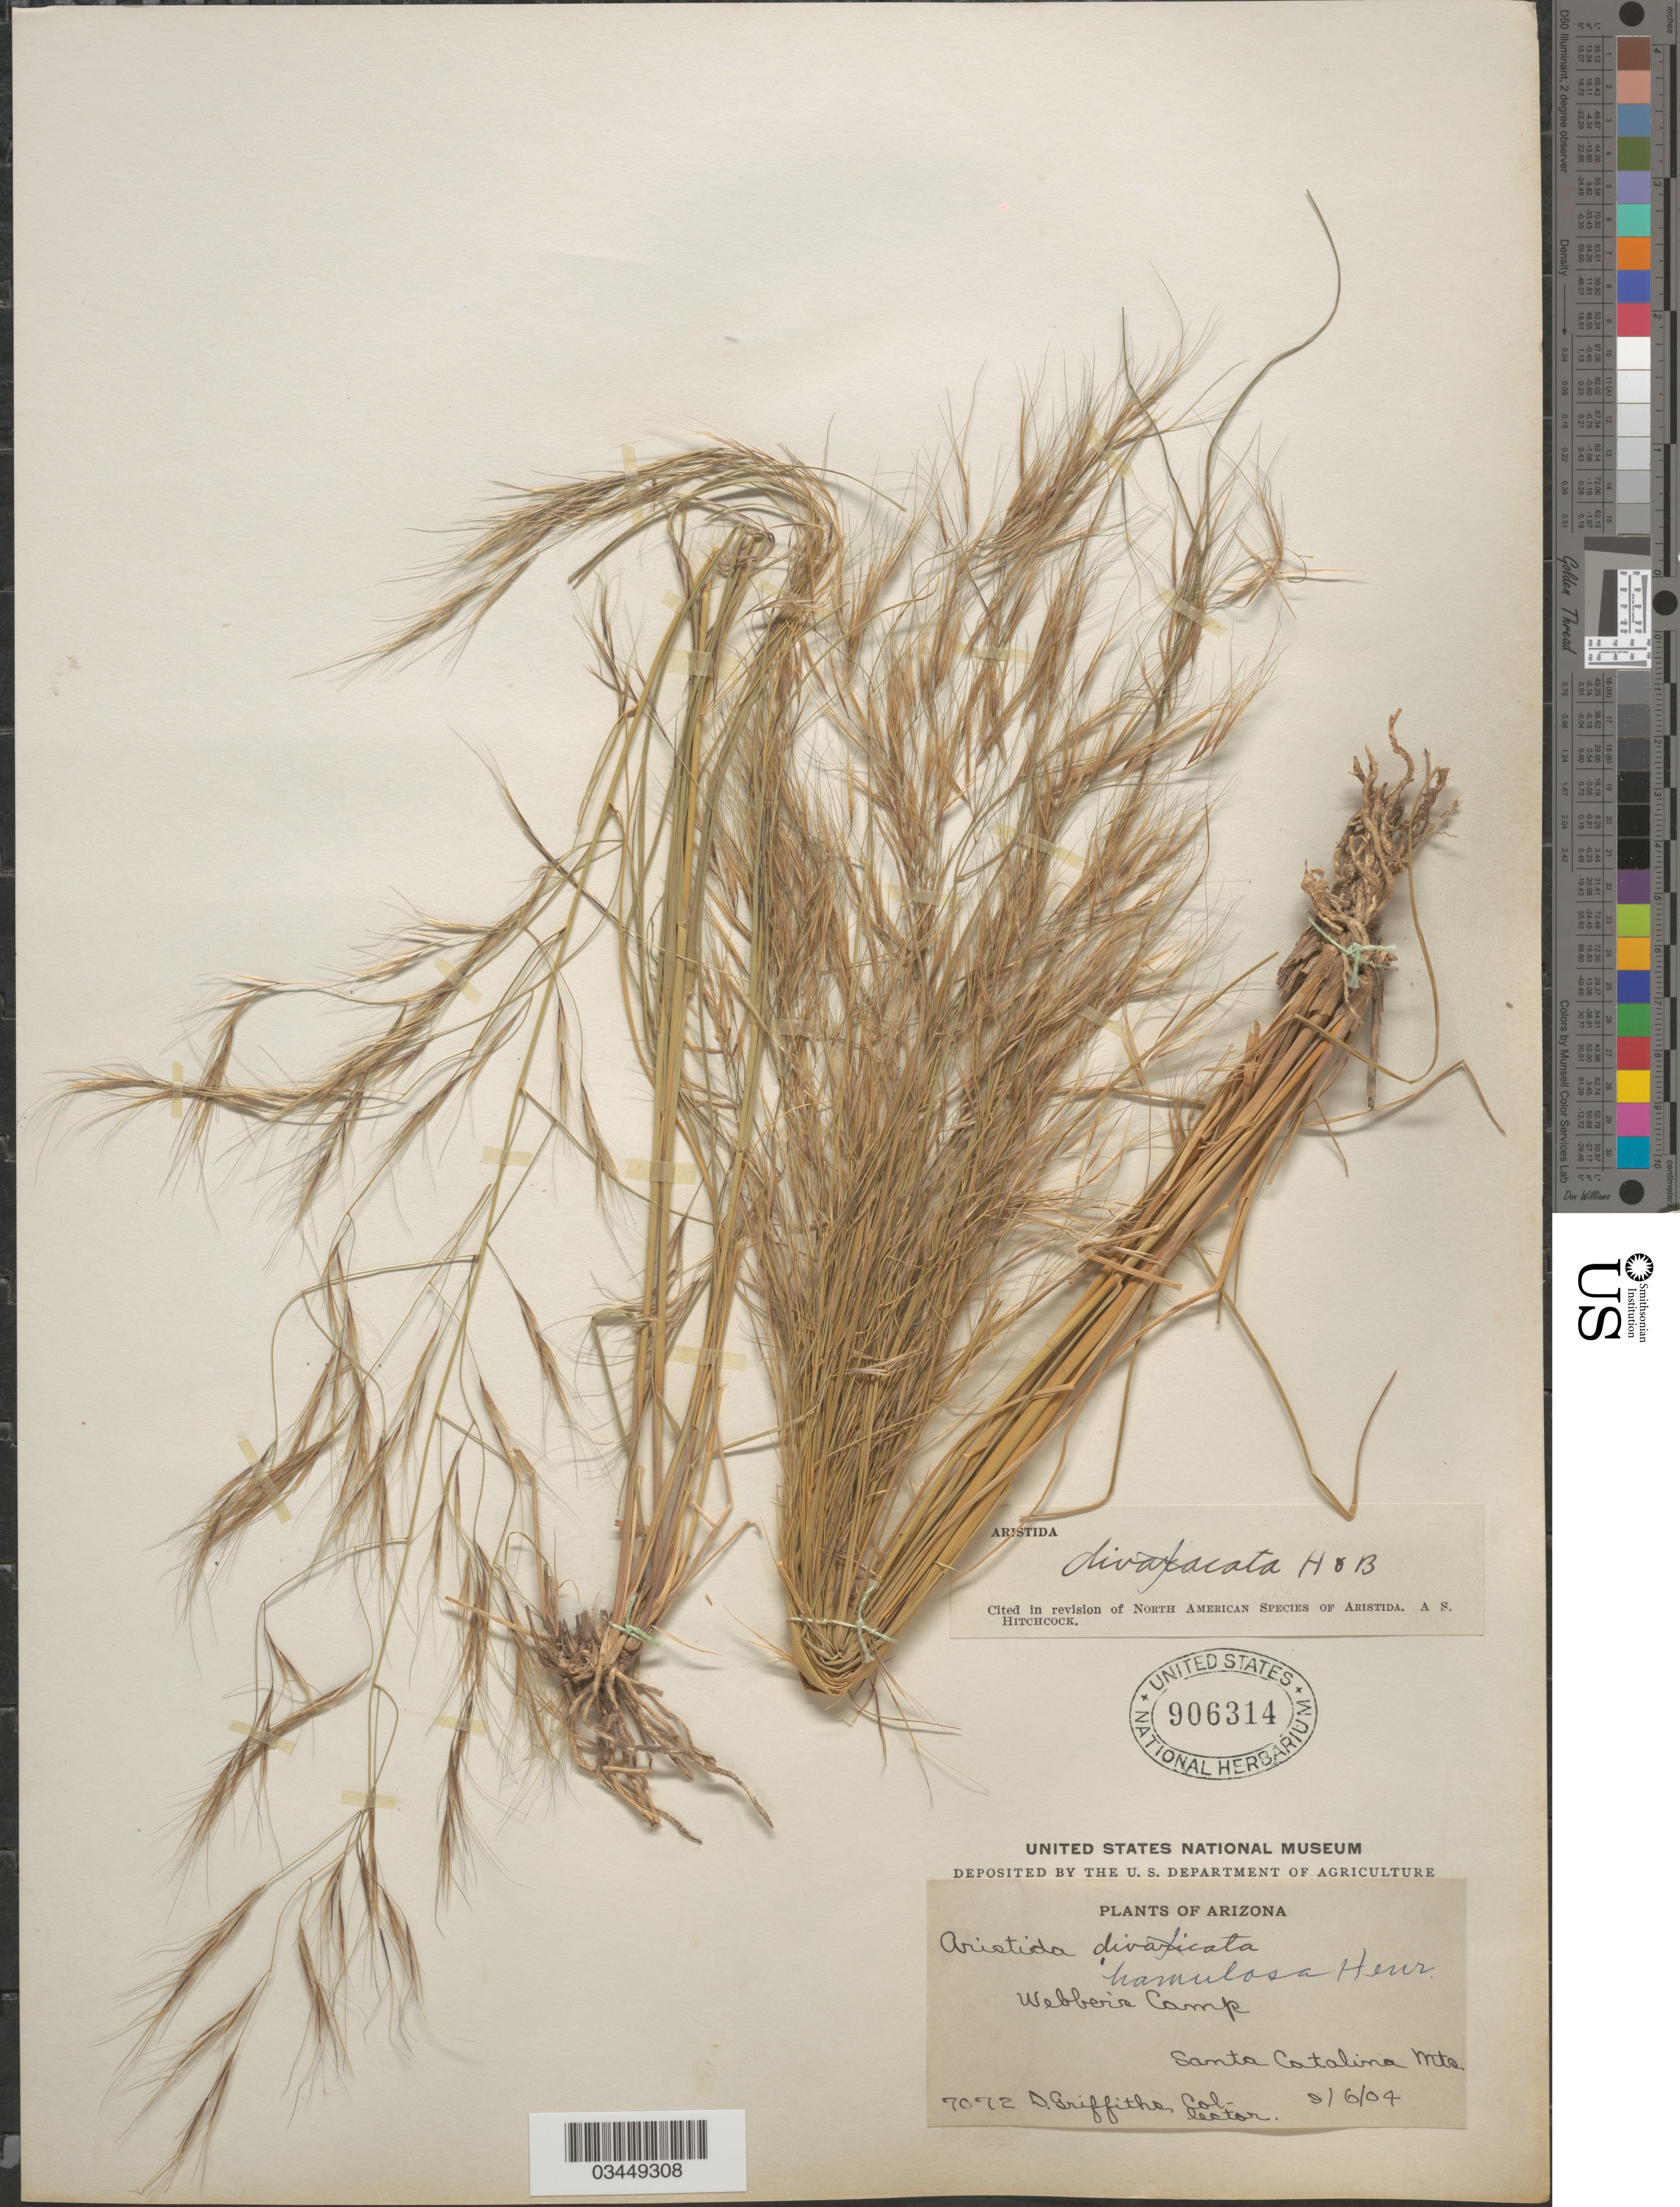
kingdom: Plantae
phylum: Tracheophyta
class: Liliopsida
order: Poales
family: Poaceae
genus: Aristida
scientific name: Aristida hamulosa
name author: Henr.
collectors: D. Griffiths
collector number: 7072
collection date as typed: Transcribed d/m/y: 6/9/4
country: United States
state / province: Arizona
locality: Webber's Camp. Santa Catalina Mts.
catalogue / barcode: US 906314